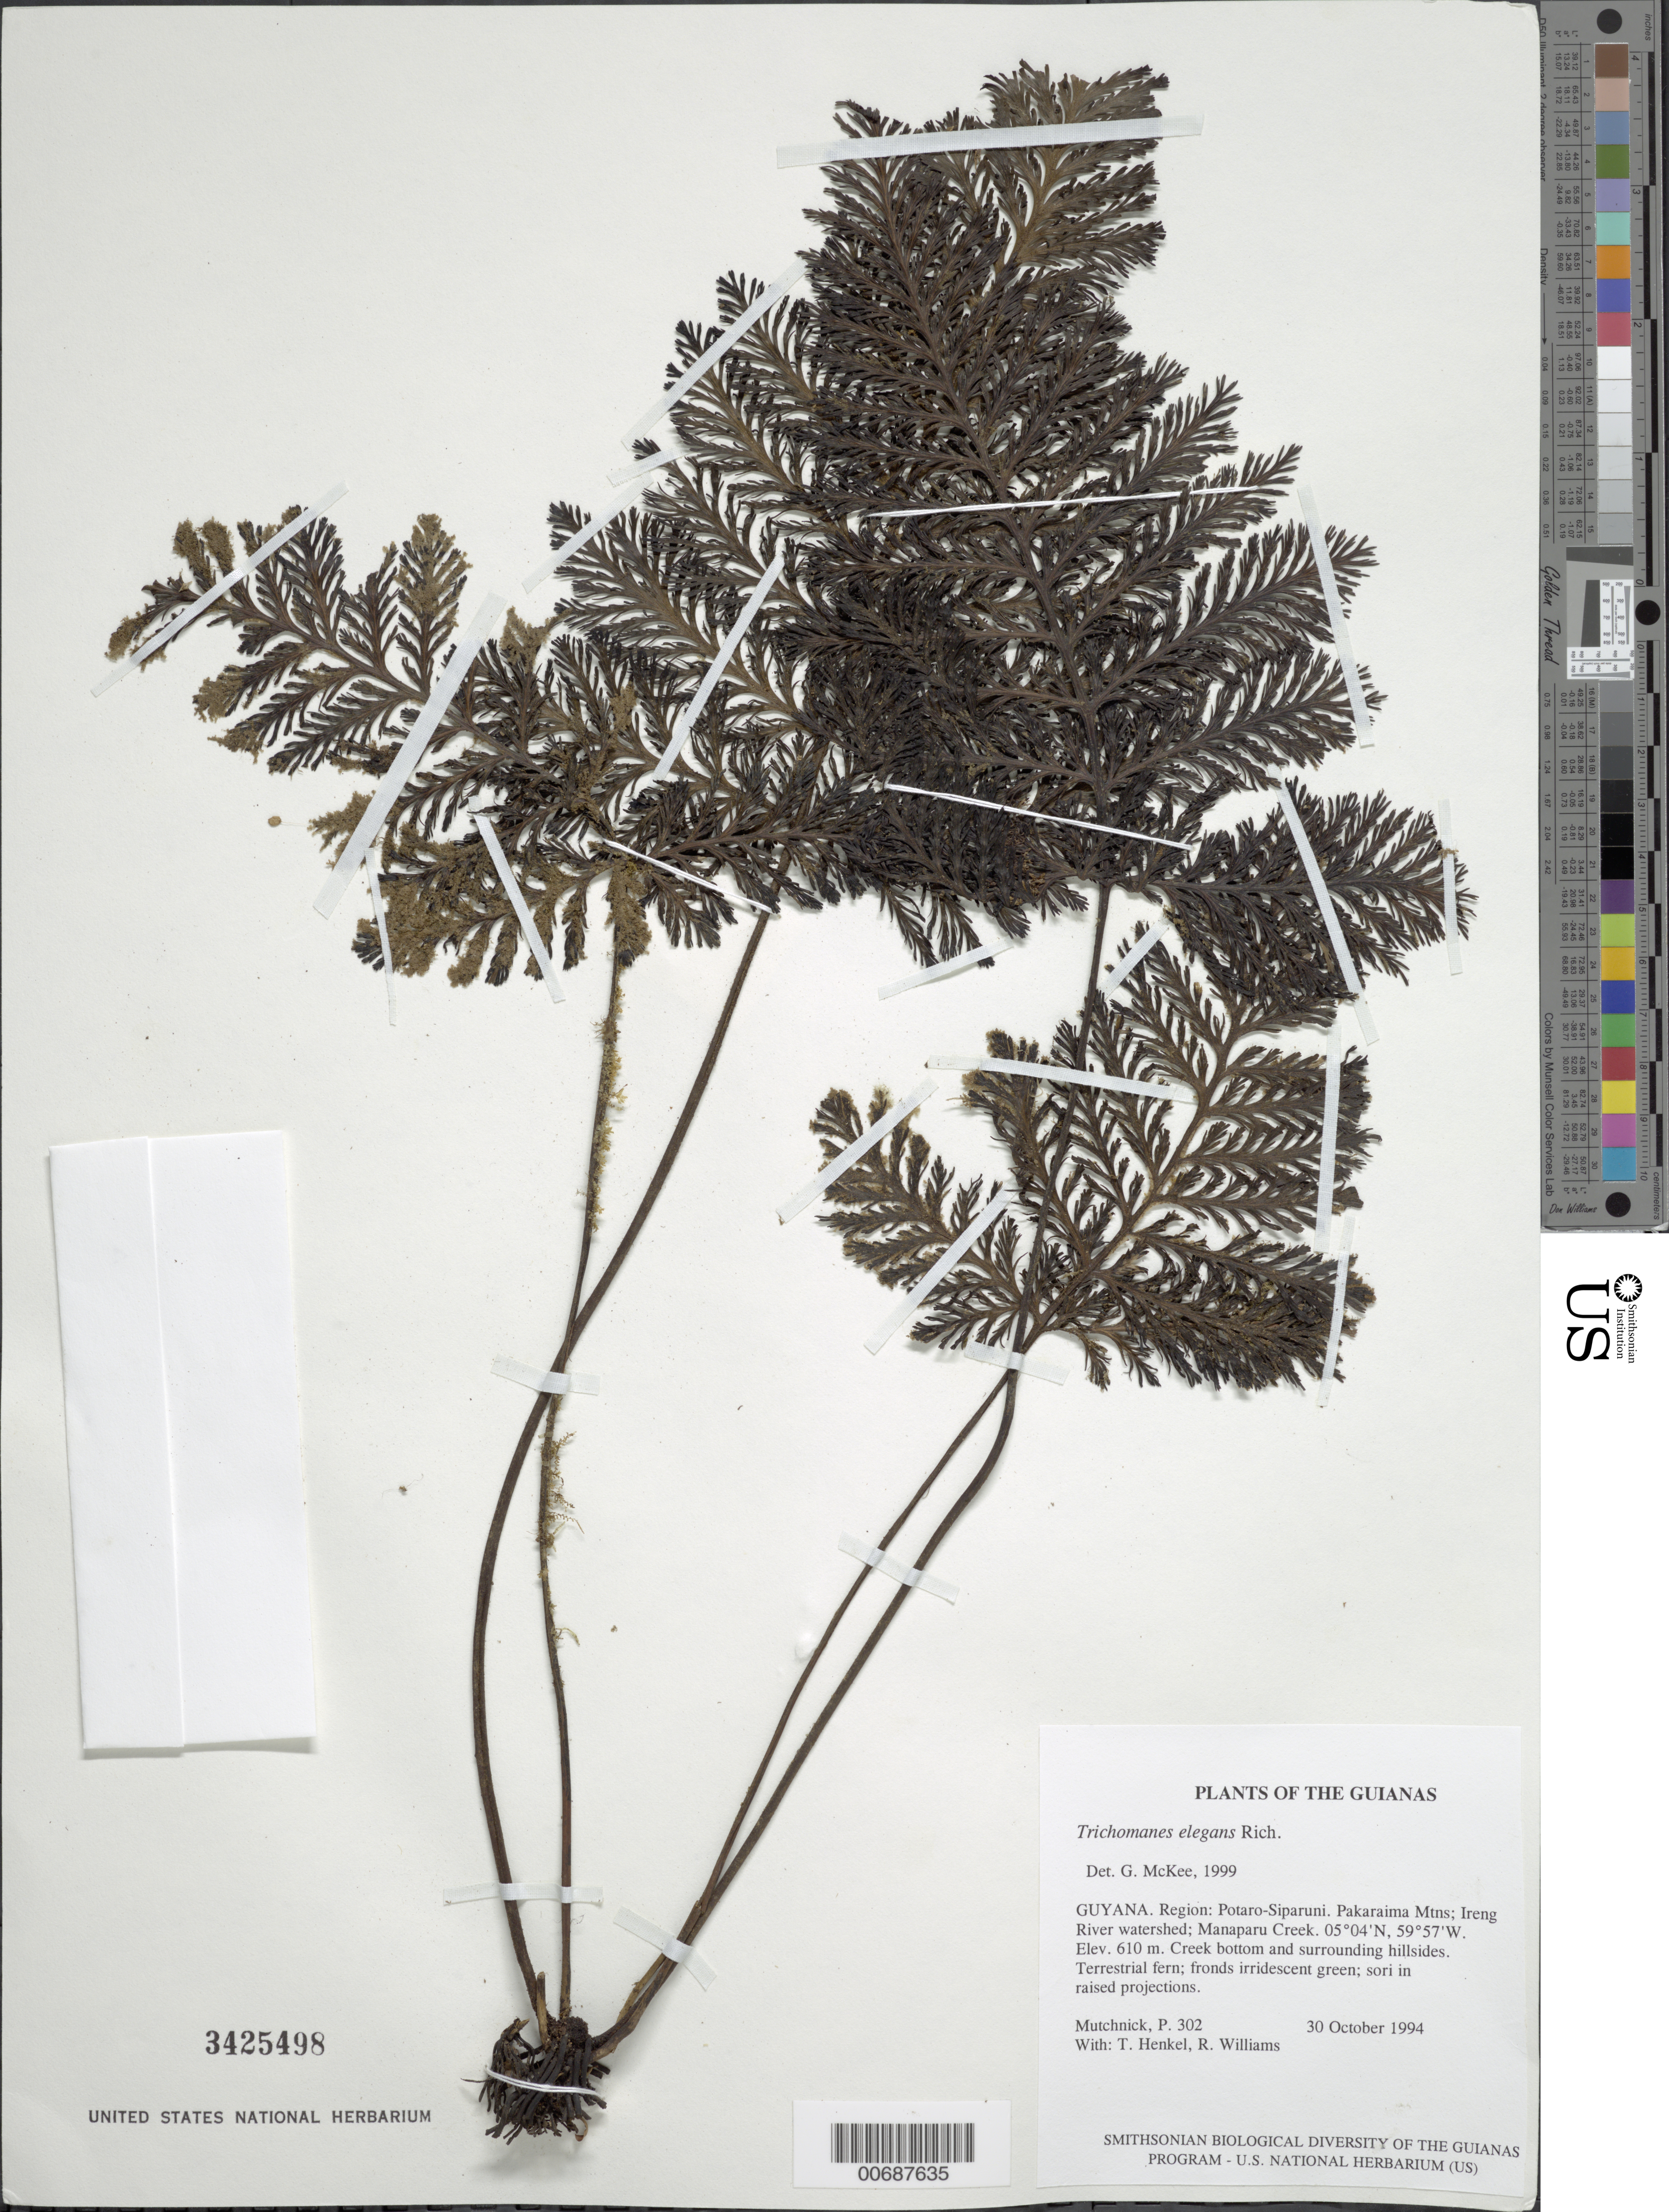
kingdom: Plantae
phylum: Tracheophyta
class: Polypodiopsida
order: Hymenophyllales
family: Hymenophyllaceae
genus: Trichomanes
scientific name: Trichomanes elegans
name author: Rich.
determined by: McKee, G. S., (US), NMNH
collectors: P. Mutchnick, T. Henkel & R. Williams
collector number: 302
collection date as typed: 30 October 1994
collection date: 1994-10-30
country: Guyana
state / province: Potaro-Siparuni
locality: Pakaraima Mtns; Ireng River watershed; Manaparu Creek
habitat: Creek bottom and surrounding hillsides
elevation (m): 610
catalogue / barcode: US 3425498